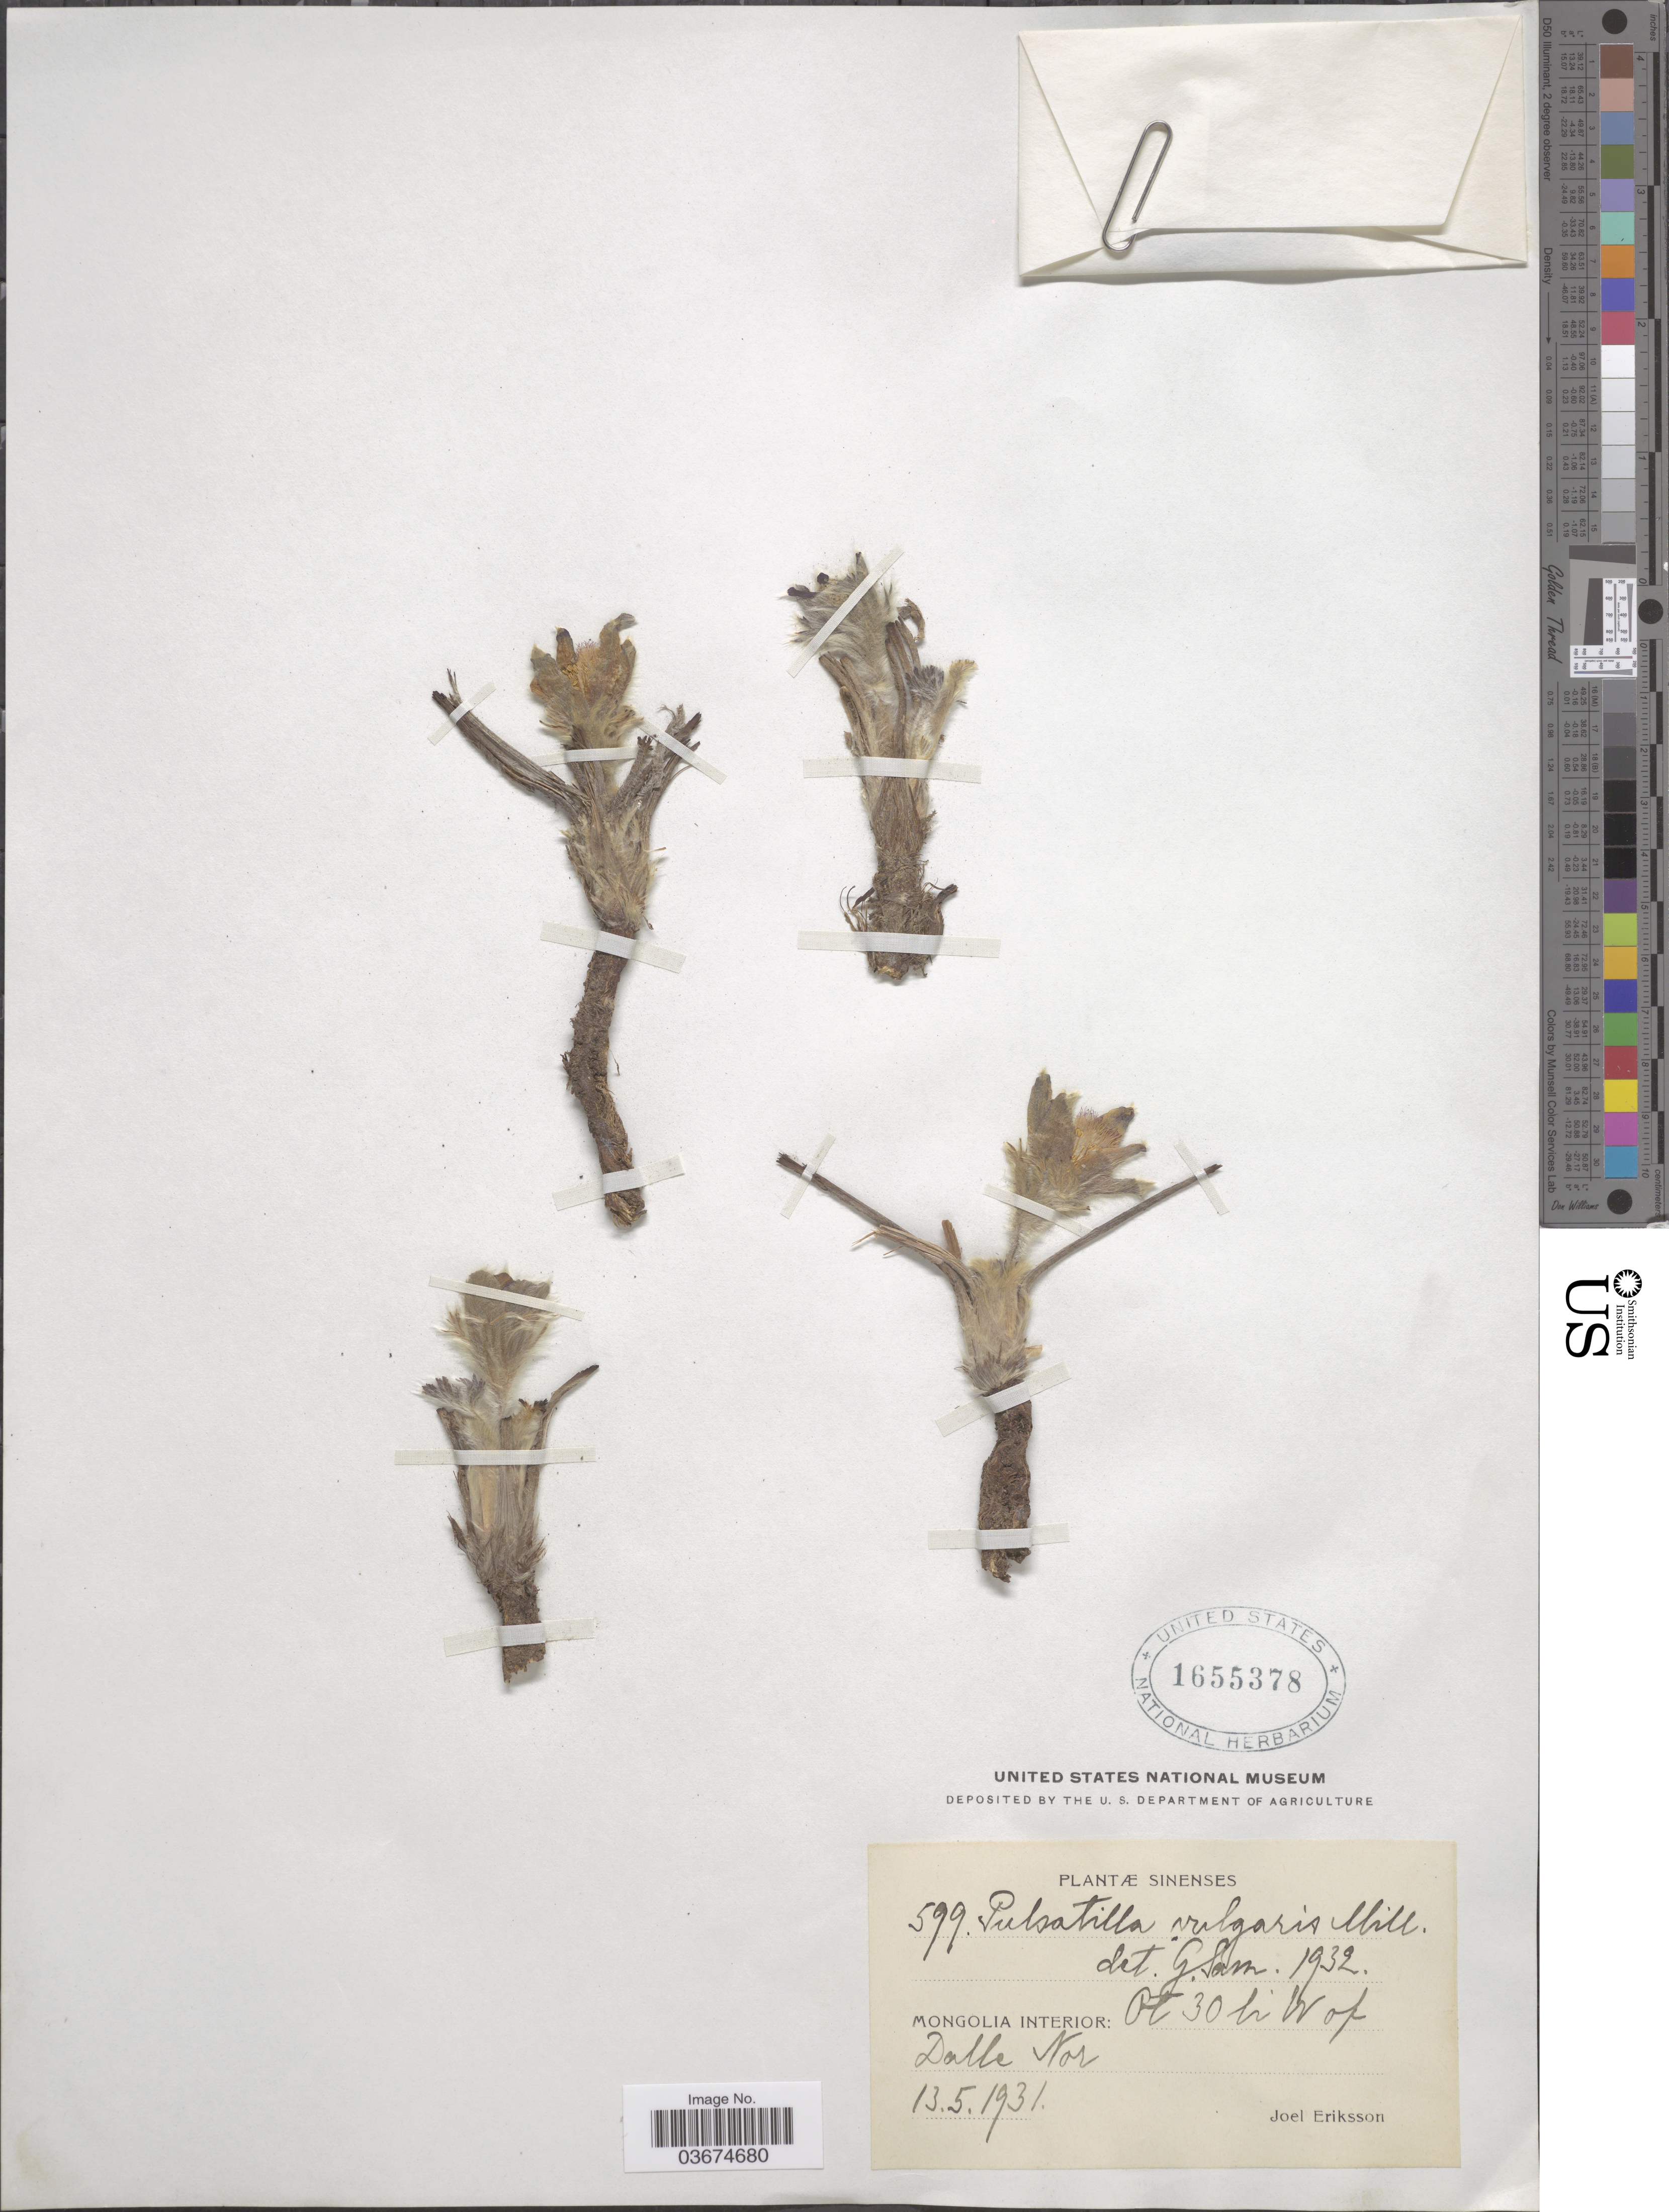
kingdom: Plantae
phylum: Tracheophyta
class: Magnoliopsida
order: Ranunculales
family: Ranunculaceae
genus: Pulsatilla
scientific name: Pulsatilla vulgaris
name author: Mill.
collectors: J. Eriksson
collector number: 599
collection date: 1931-05-13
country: China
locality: Sinenses. Mongolia Interior. Pt 30 li W of Dalle Nor.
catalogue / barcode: US 1655378